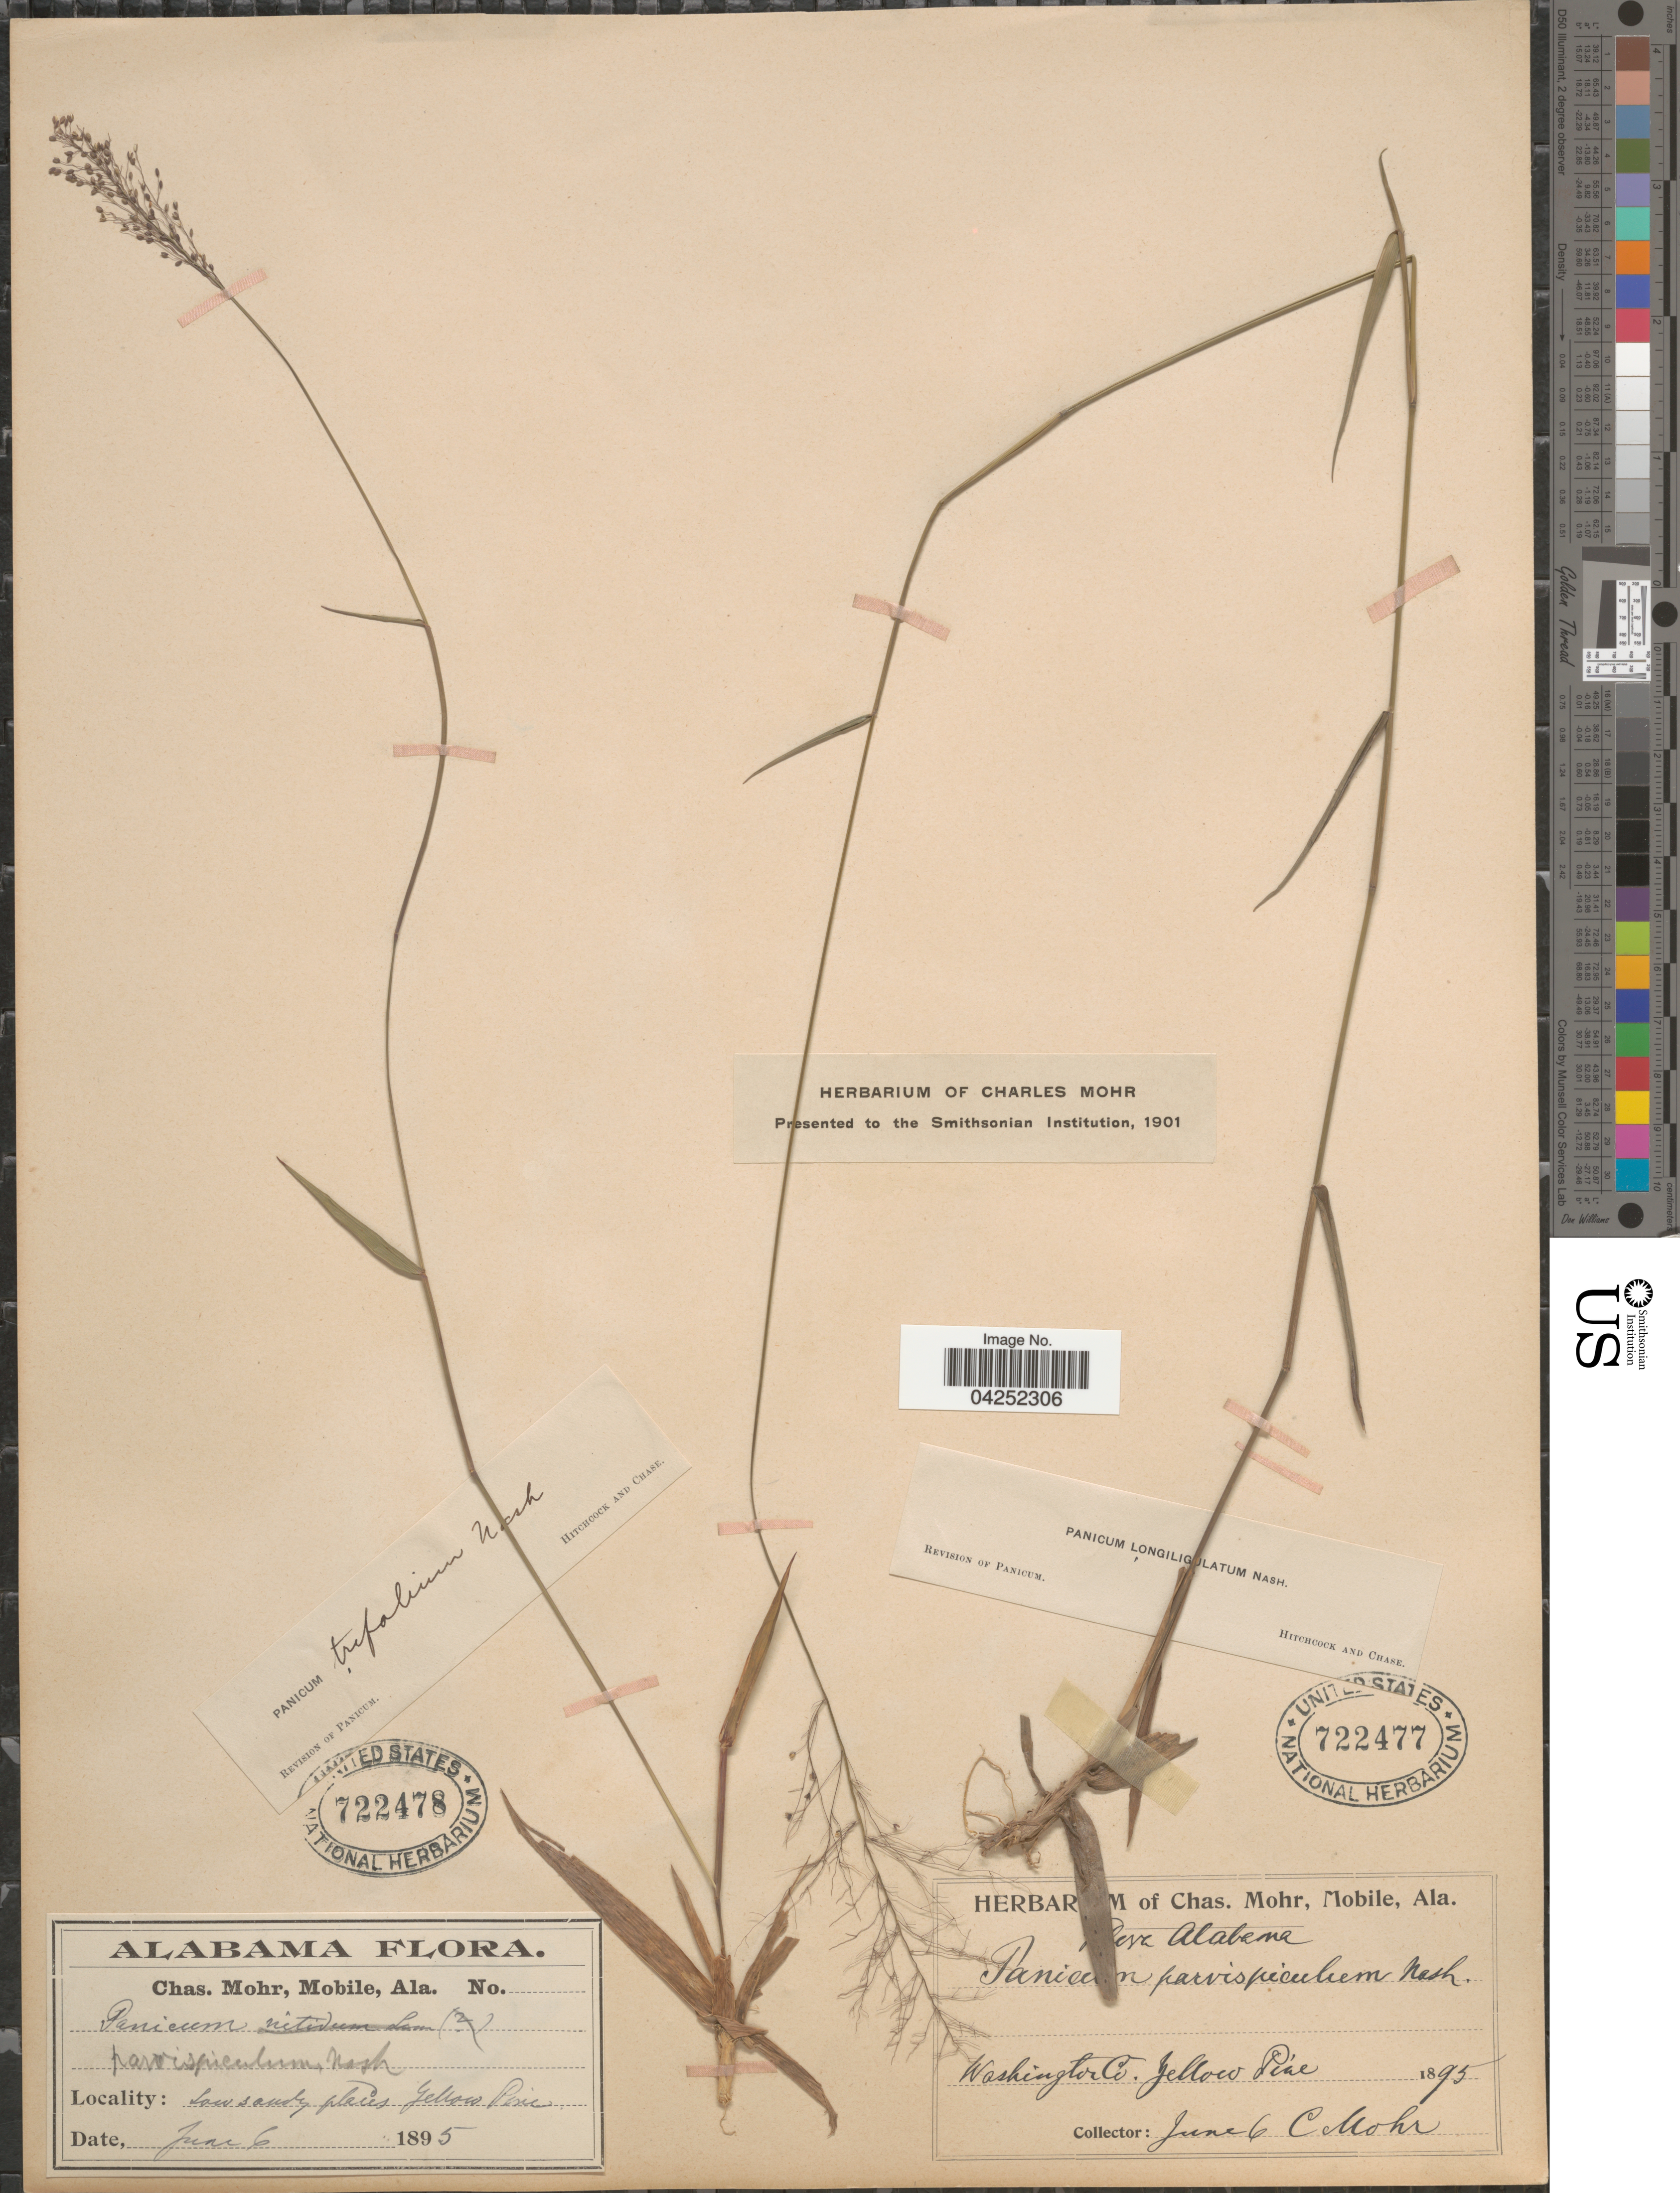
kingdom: Plantae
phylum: Tracheophyta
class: Liliopsida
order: Poales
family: Poaceae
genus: Dichanthelium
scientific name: Dichanthelium acuminatum var. longiligulatum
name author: (Nash) Gould & C.A. Clark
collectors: Mohr, C. T. (herbarium)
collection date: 1895-06-06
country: United States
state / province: Alabama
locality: Low sandy places. Yellow Pine.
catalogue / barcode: US 722478